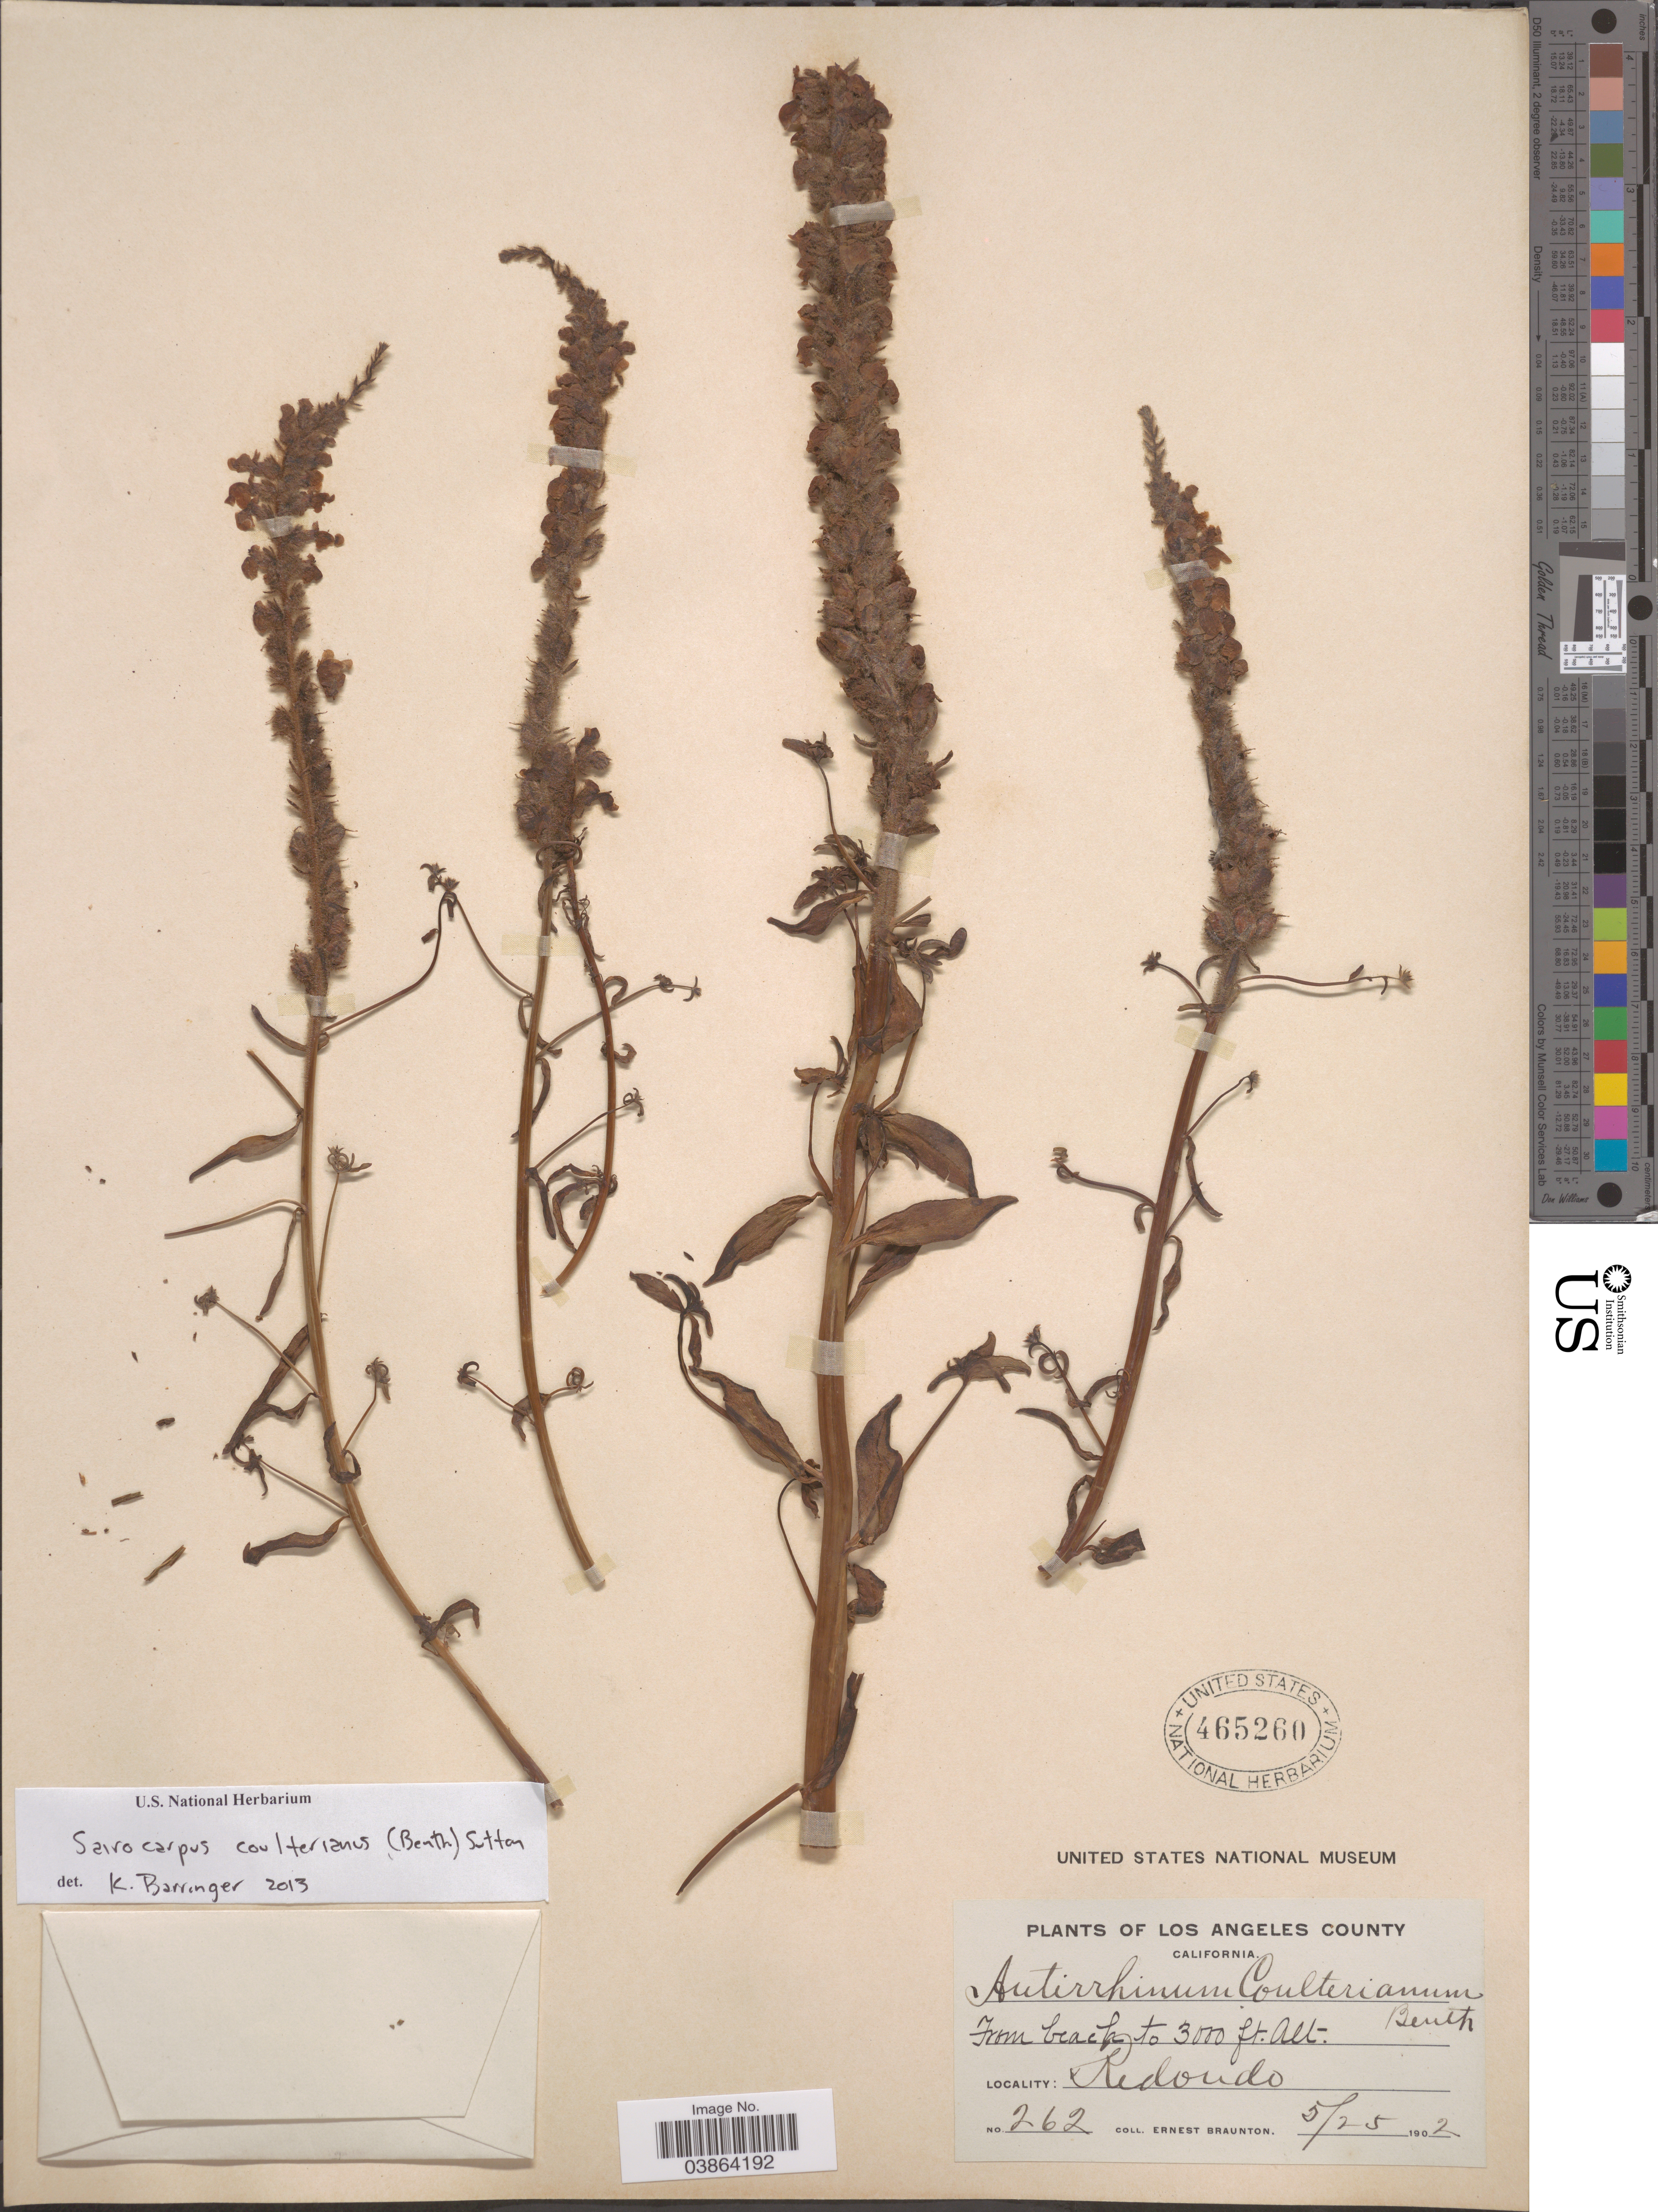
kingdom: Plantae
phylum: Tracheophyta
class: Magnoliopsida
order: Lamiales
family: Plantaginaceae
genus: Sairocarpus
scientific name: Sairocarpus coulterianus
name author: (Benth.) D.A. Sutton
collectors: E. Braunton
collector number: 262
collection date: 1902-05-25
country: United States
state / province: California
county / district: Los Angeles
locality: Los Angeles County. Redondo.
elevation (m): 914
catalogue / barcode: US 465260